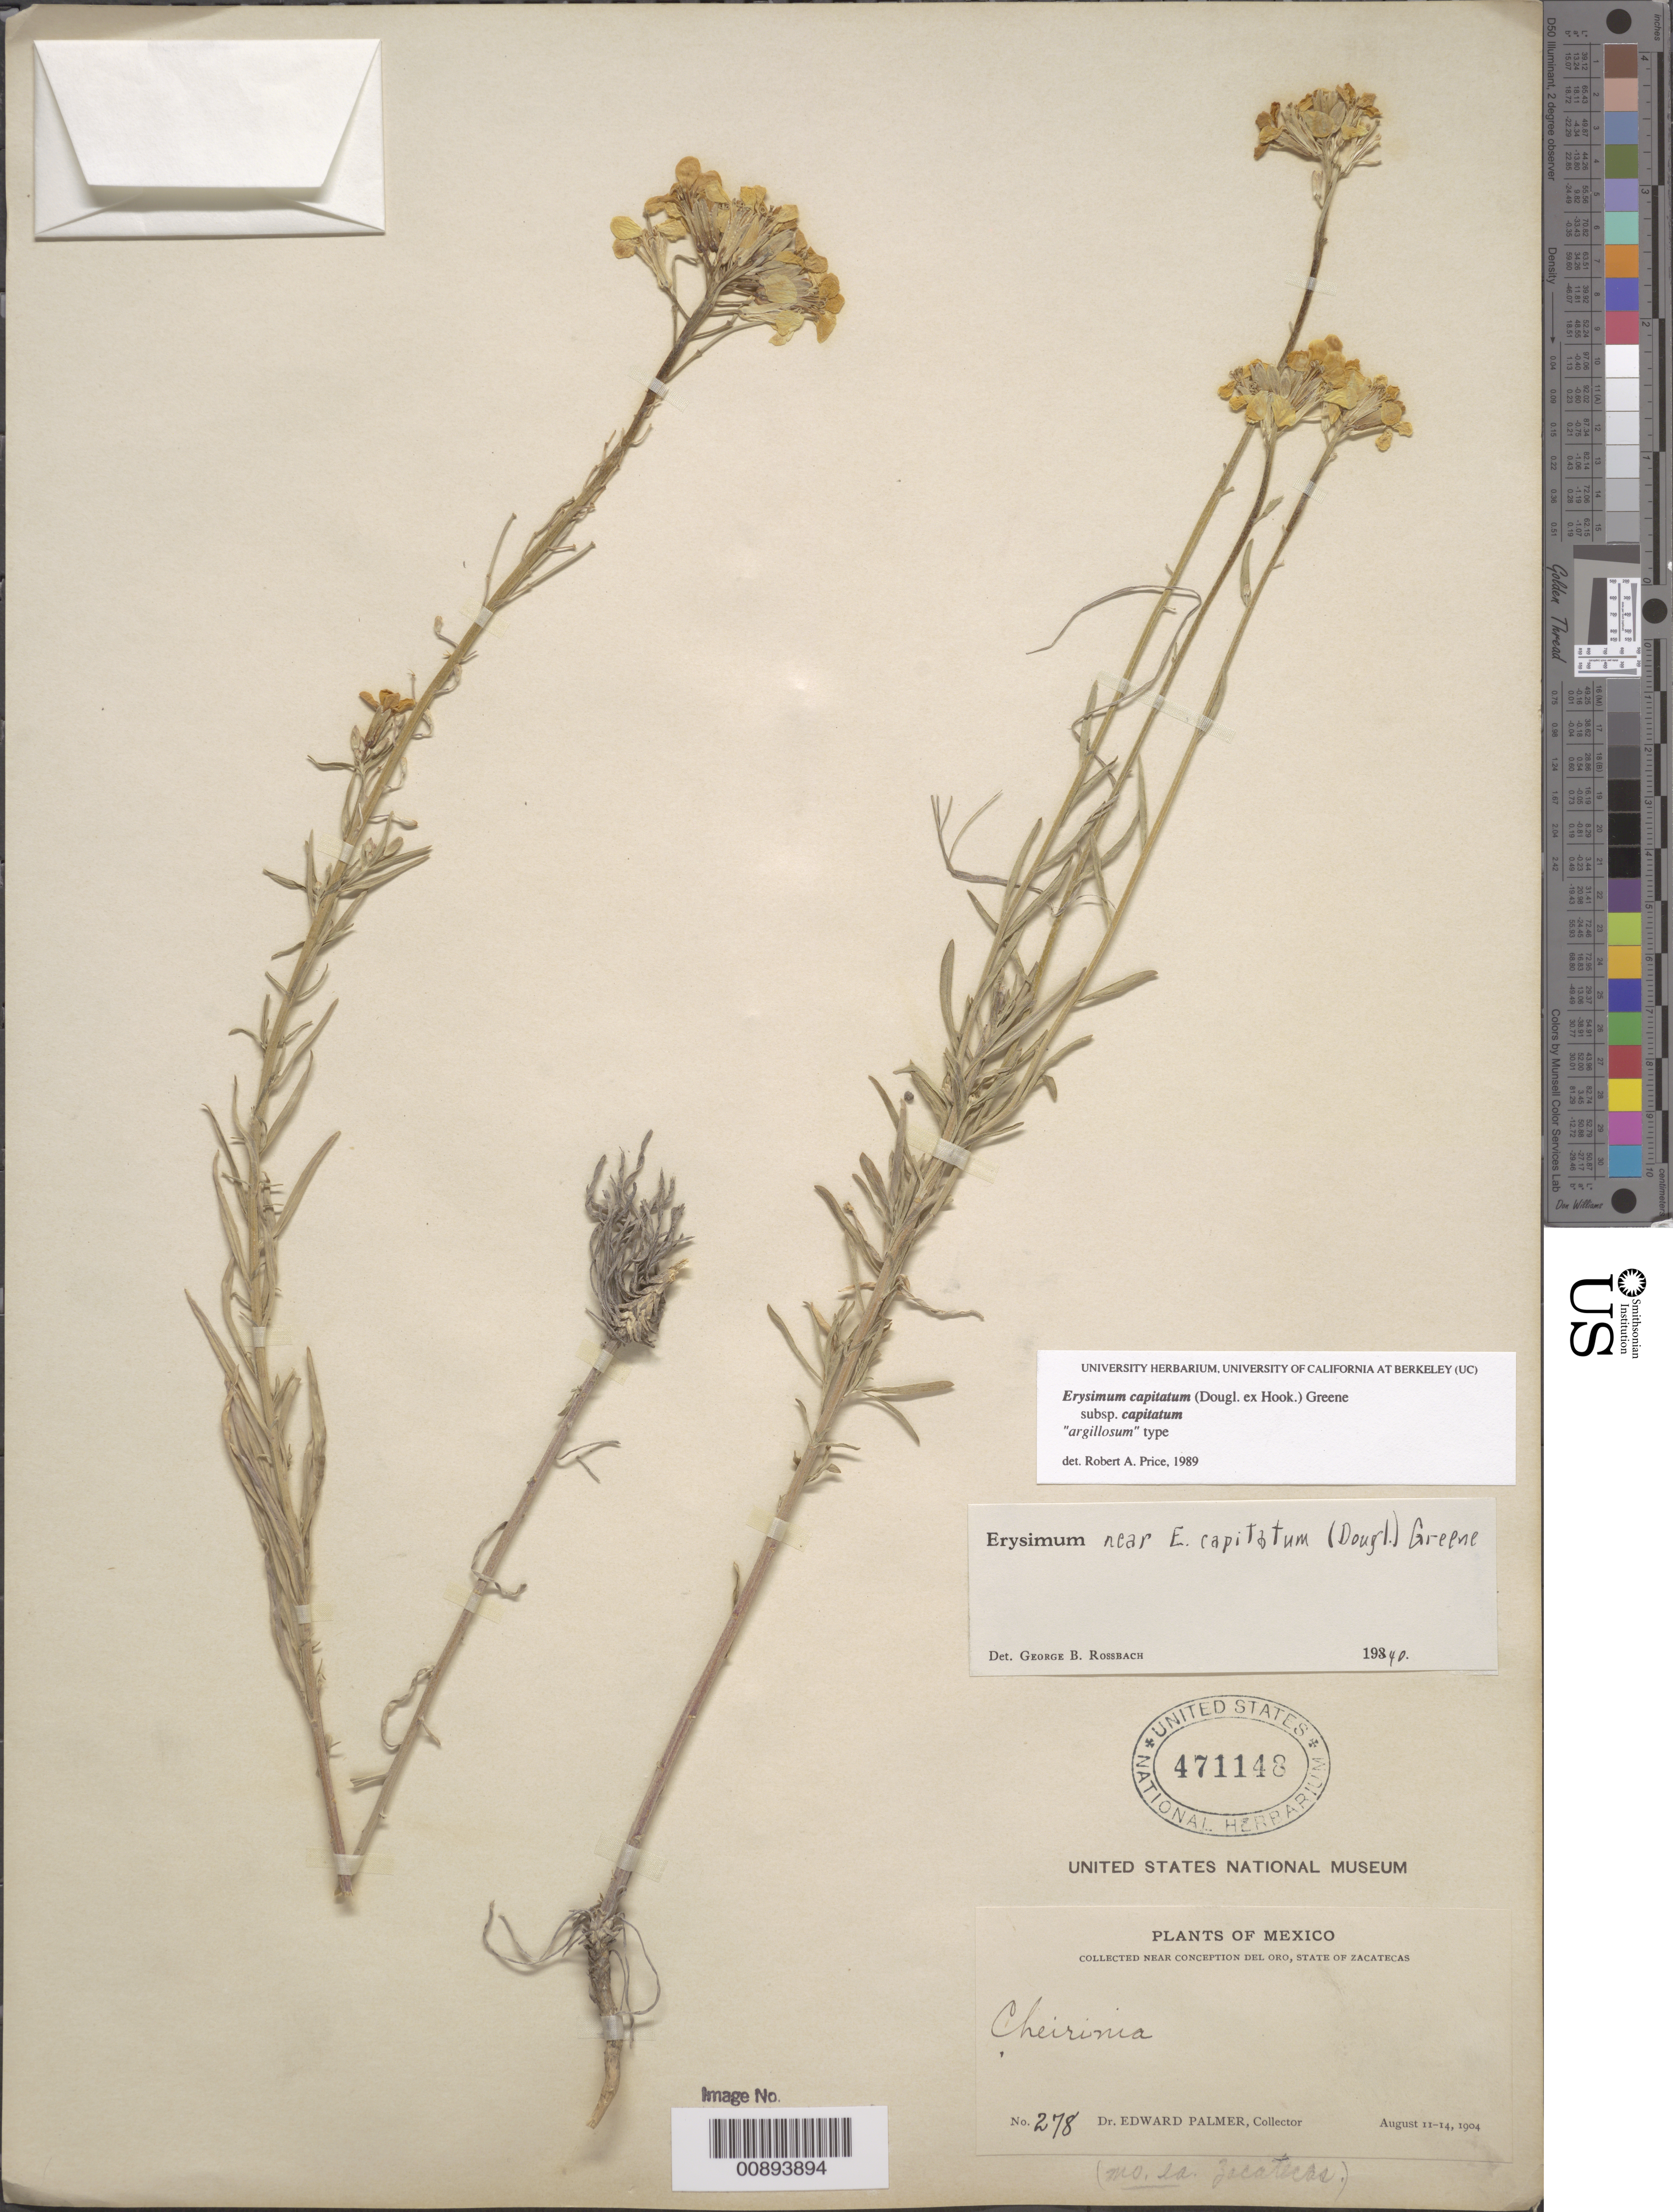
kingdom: Plantae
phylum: Tracheophyta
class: Magnoliopsida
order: Brassicales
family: Brassicaceae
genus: Erysimum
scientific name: Erysimum capitatum subsp. capitatum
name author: (Douglas ex Hook.) Greene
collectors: E. Palmer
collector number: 278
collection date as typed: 11 Aug 1904 to 14 Aug 1904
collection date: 1904-08-11/1904-08-14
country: Mexico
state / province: Zacatecas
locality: Near Concepción del Oro, Zacatecas.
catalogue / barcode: US 471148